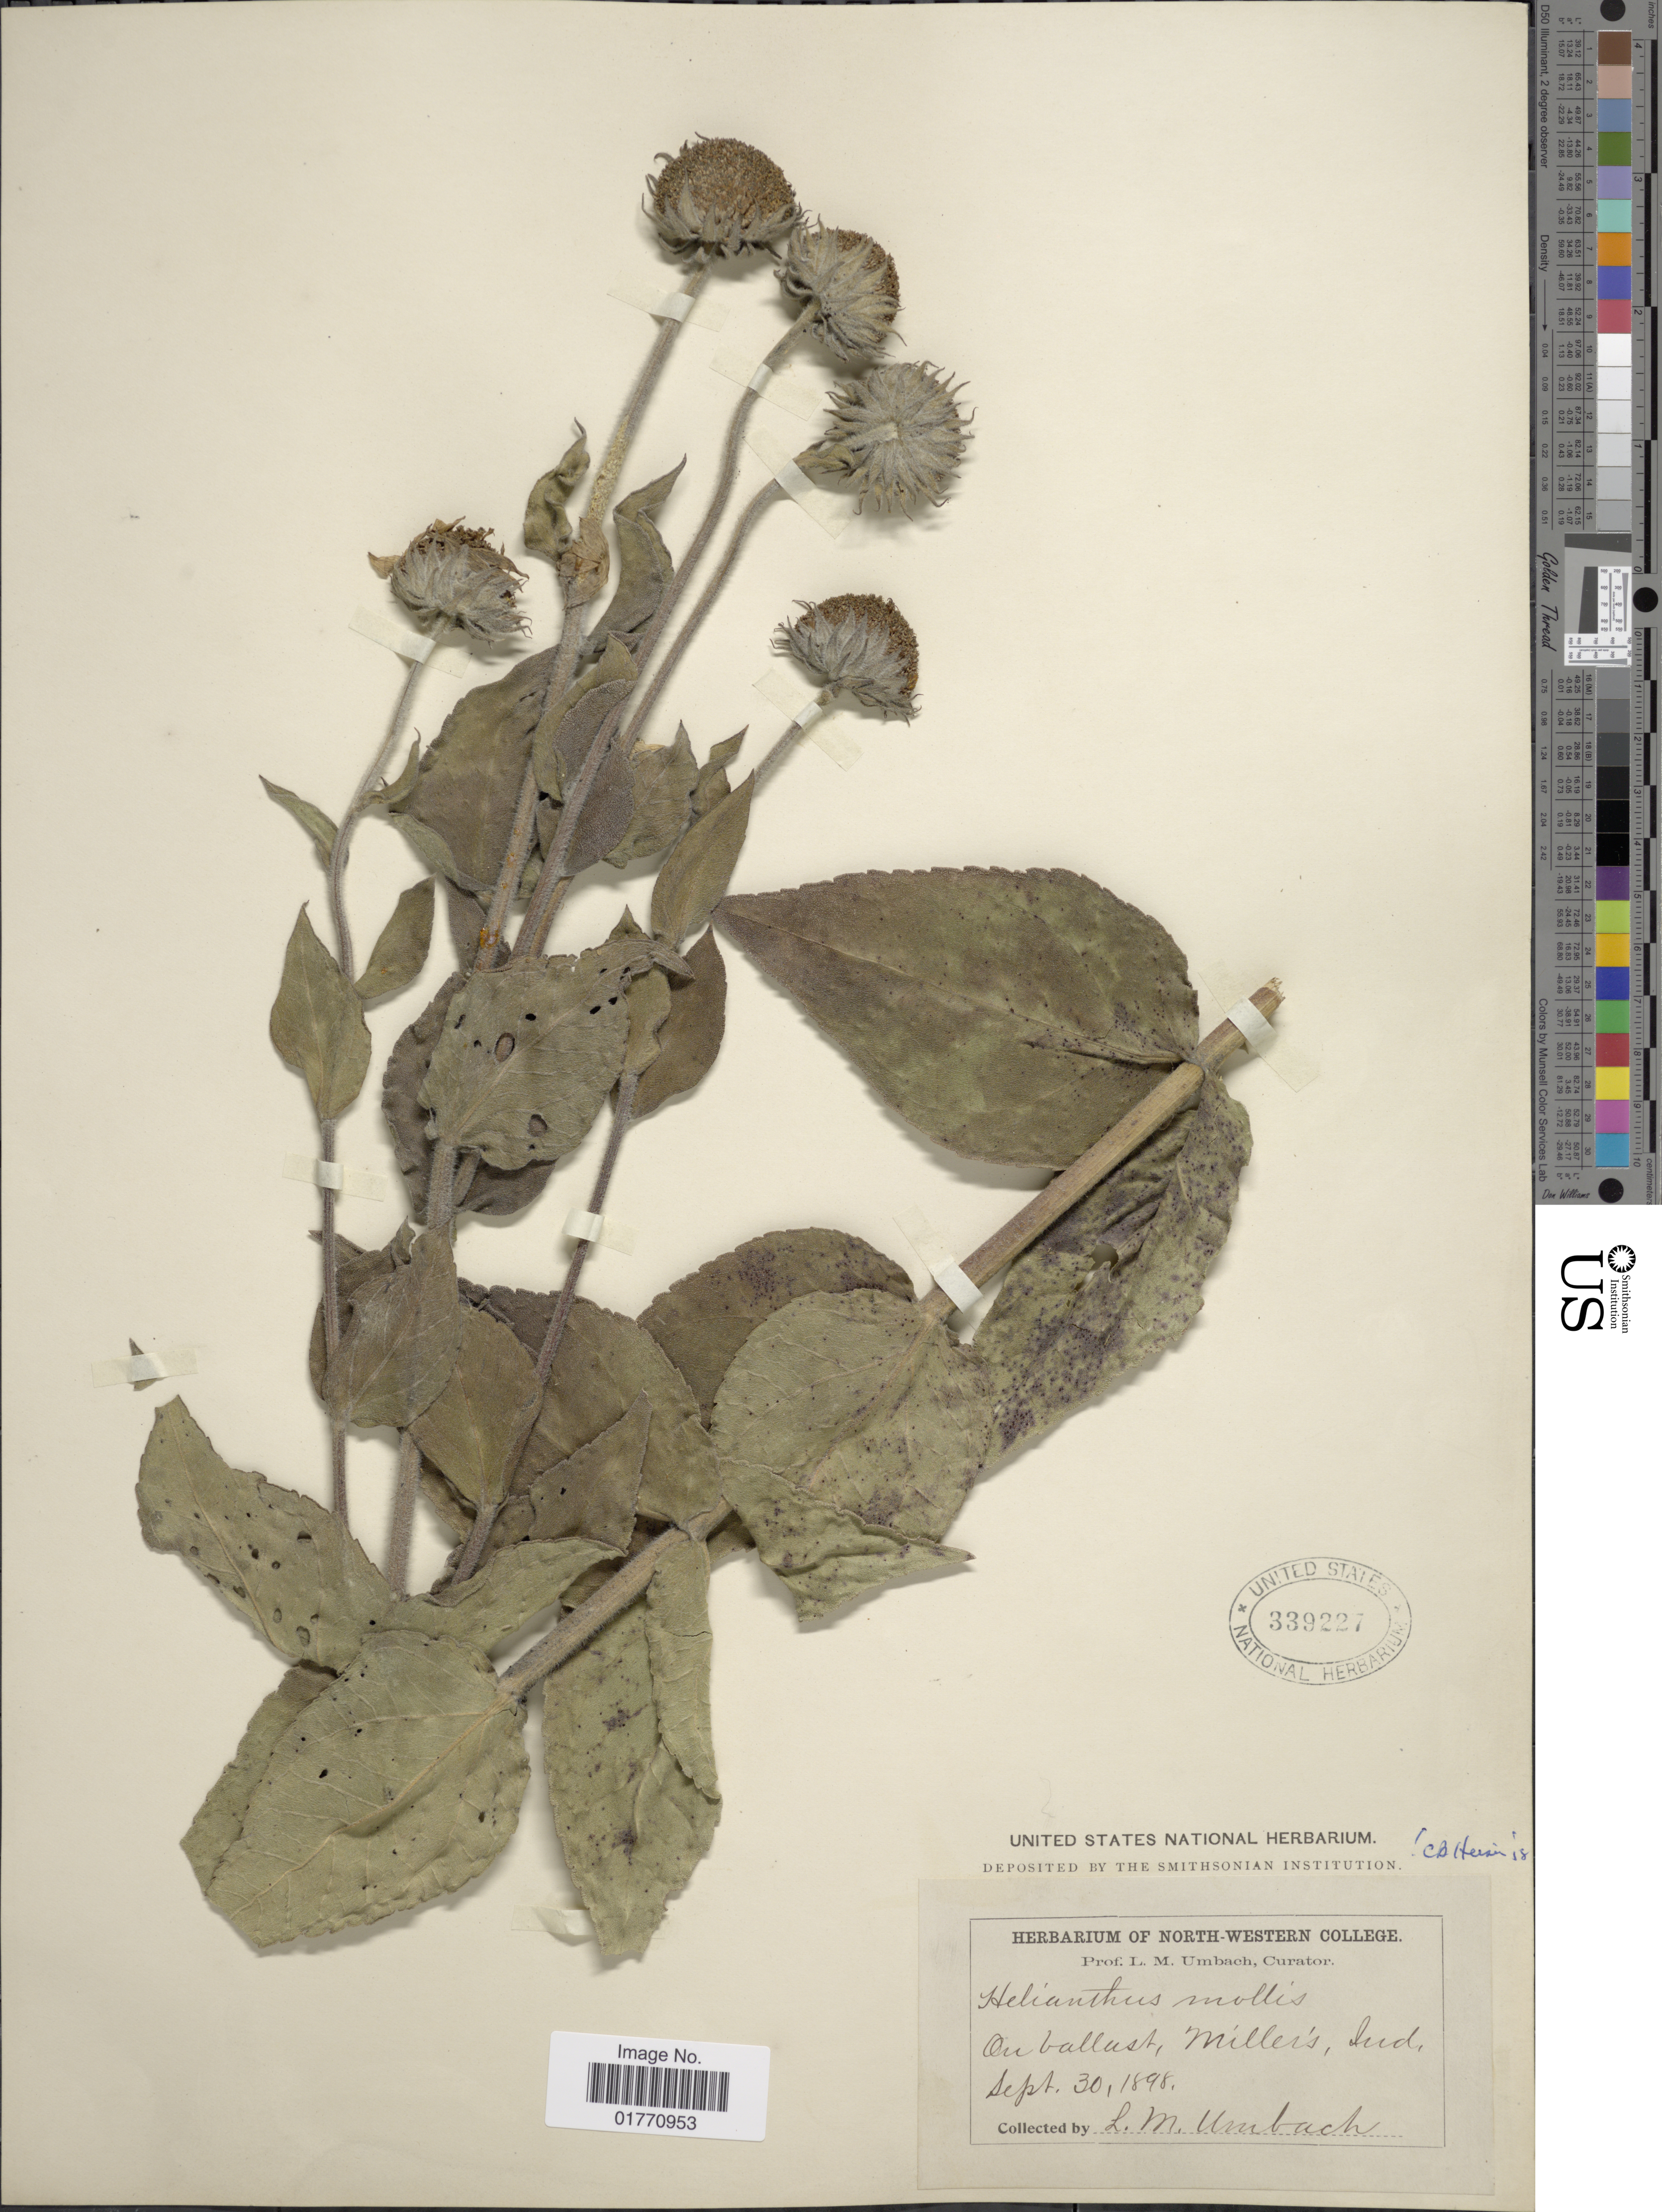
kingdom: Plantae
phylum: Tracheophyta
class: Magnoliopsida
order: Asterales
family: Asteraceae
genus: Helianthus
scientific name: Helianthus mollis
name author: Lam.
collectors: L. M. Umbach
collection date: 1898-09-30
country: United States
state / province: Indiana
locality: On ballast, Miller's.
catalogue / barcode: US 339227